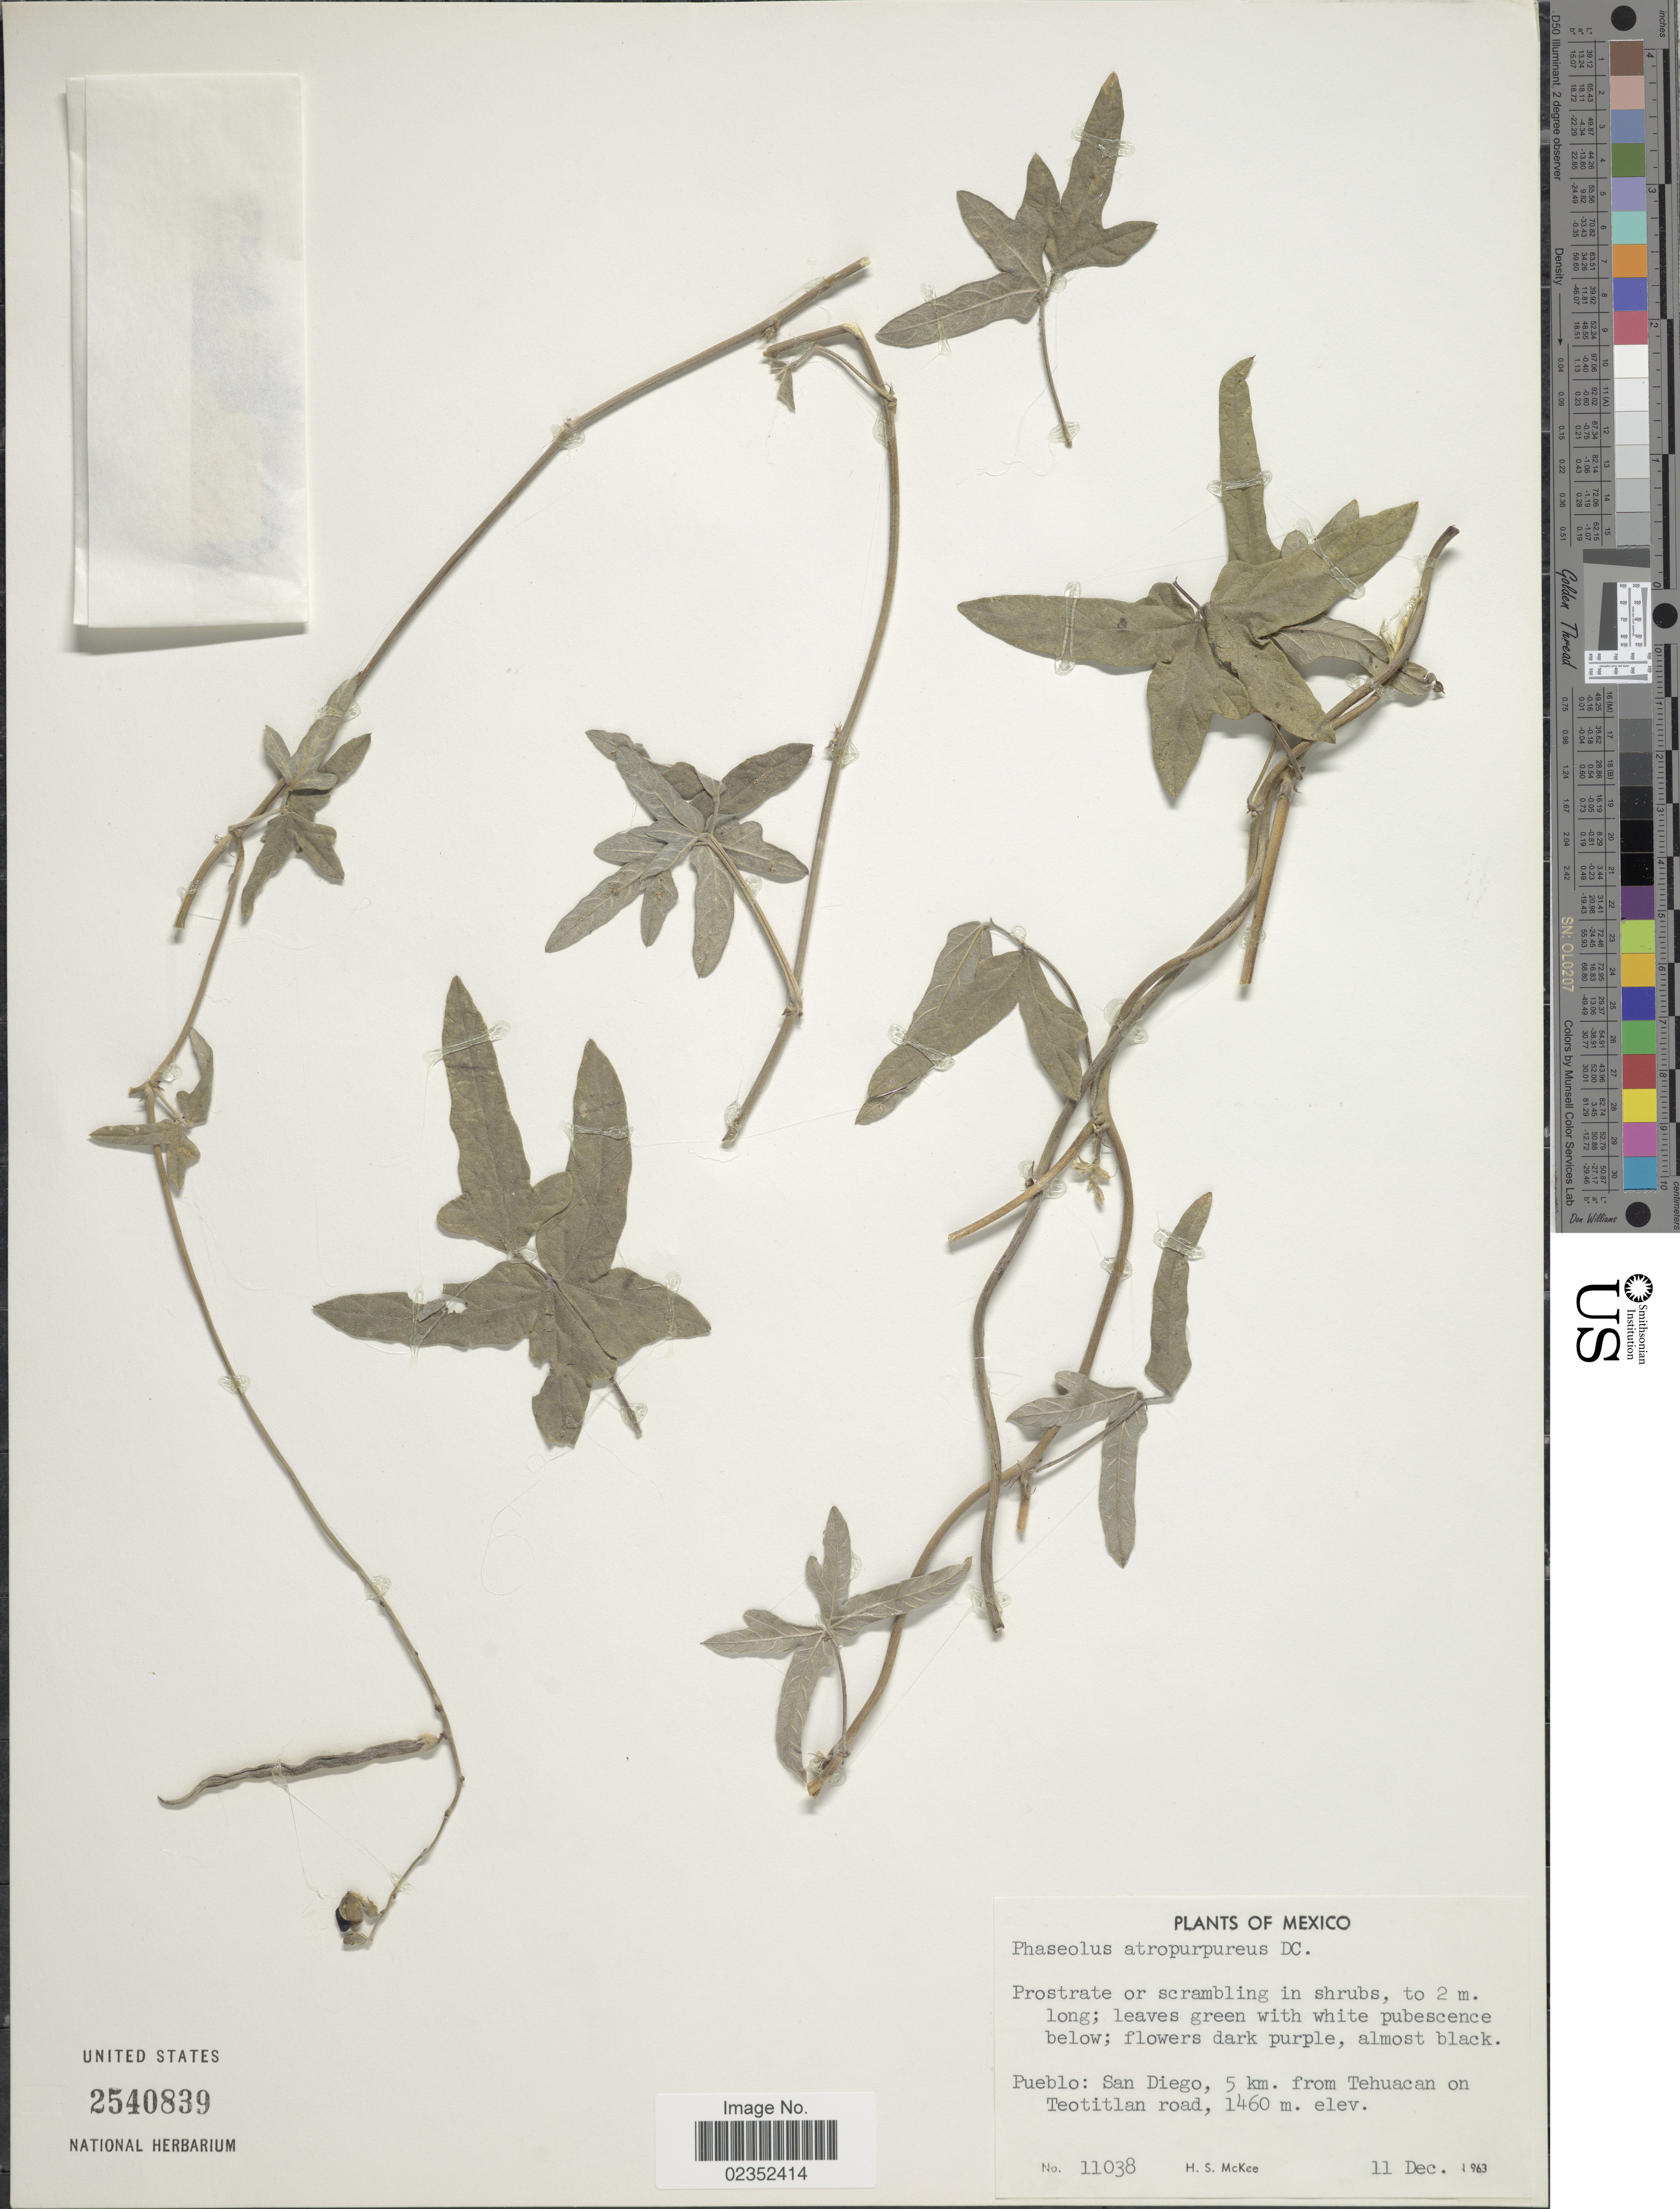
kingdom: Plantae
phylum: Tracheophyta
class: Magnoliopsida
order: Fabales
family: Fabaceae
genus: Macroptilium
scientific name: Macroptilium atropurpureum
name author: (DC.) Urb.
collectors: H. S. McKee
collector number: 11038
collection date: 1963-12-11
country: Mexico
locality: Pueblo: San Diego, 5 km. from Tehuacan on Teotitlan road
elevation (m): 1460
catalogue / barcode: US 2540839